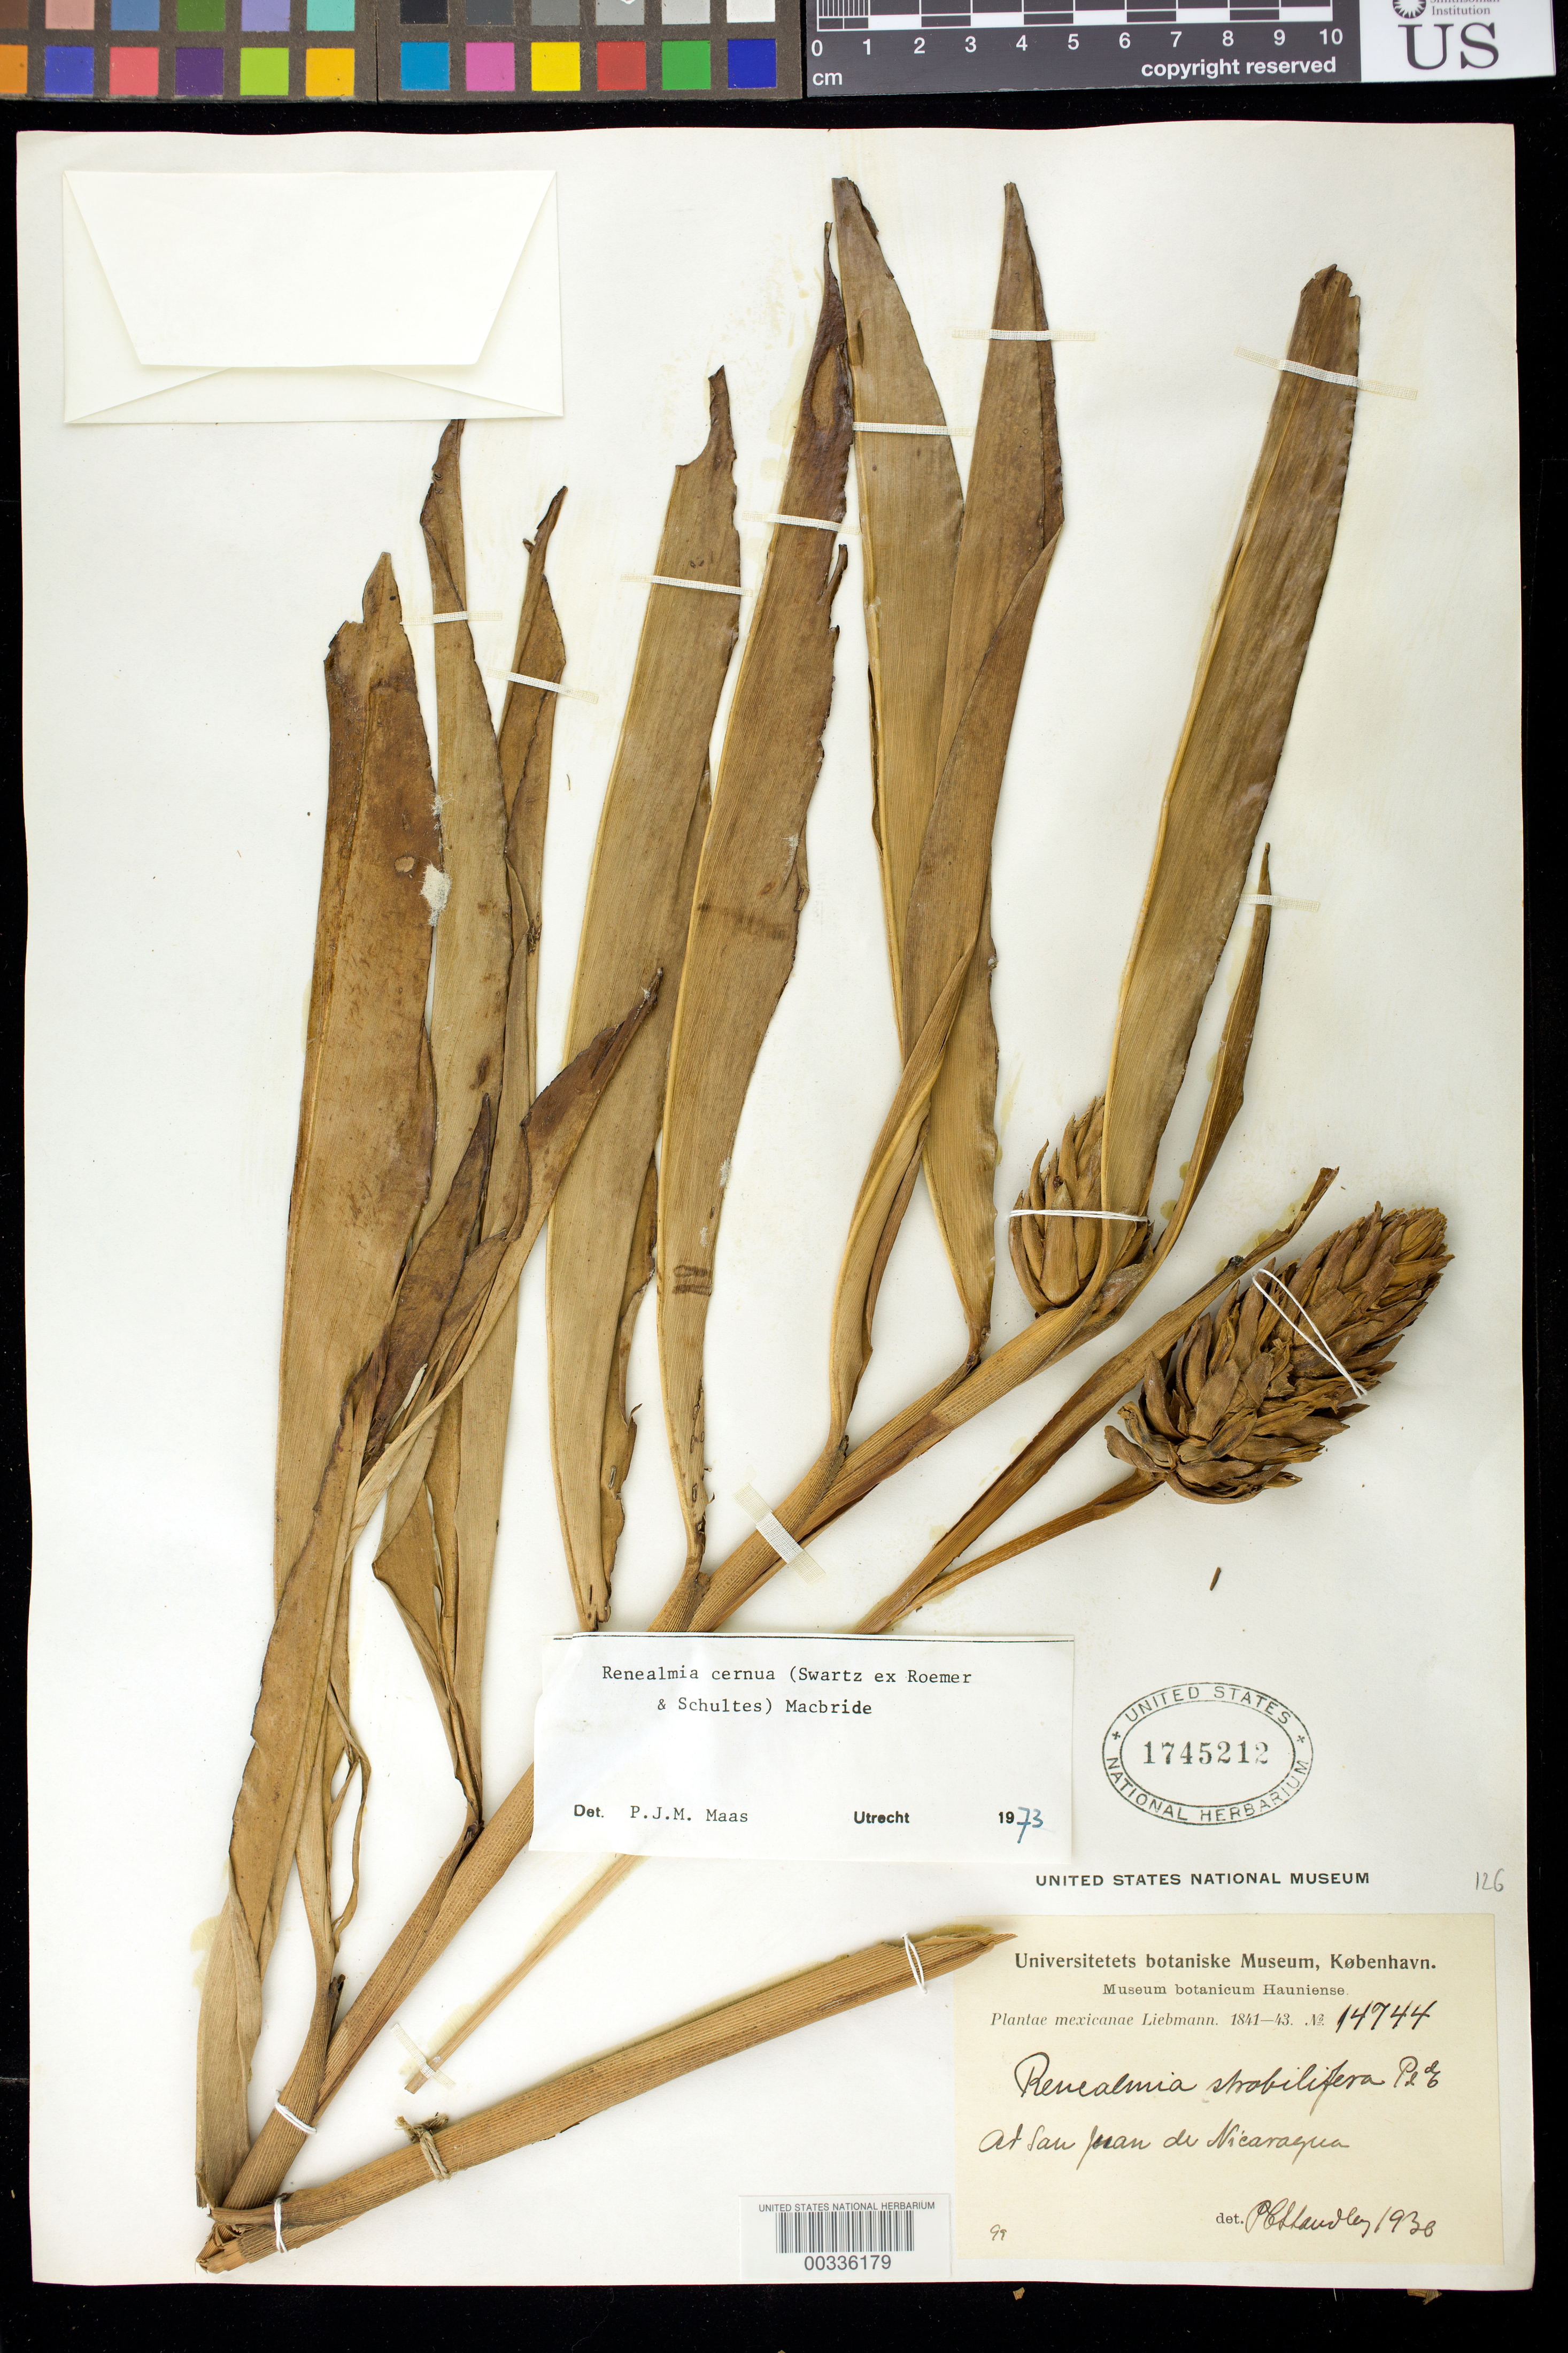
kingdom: Plantae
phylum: Tracheophyta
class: Liliopsida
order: Zingiberales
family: Zingiberaceae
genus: Renealmia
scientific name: Renealmia cernua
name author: (Sw. ex Roem. & Schult.) J.F. Macbr.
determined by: Maas, Paul J. M.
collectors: F. M. Liebmann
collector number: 14744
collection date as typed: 1841 to -- --- 1843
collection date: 1841/1843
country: Nicaragua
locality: At san juan de nicaragua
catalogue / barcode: US 1745212